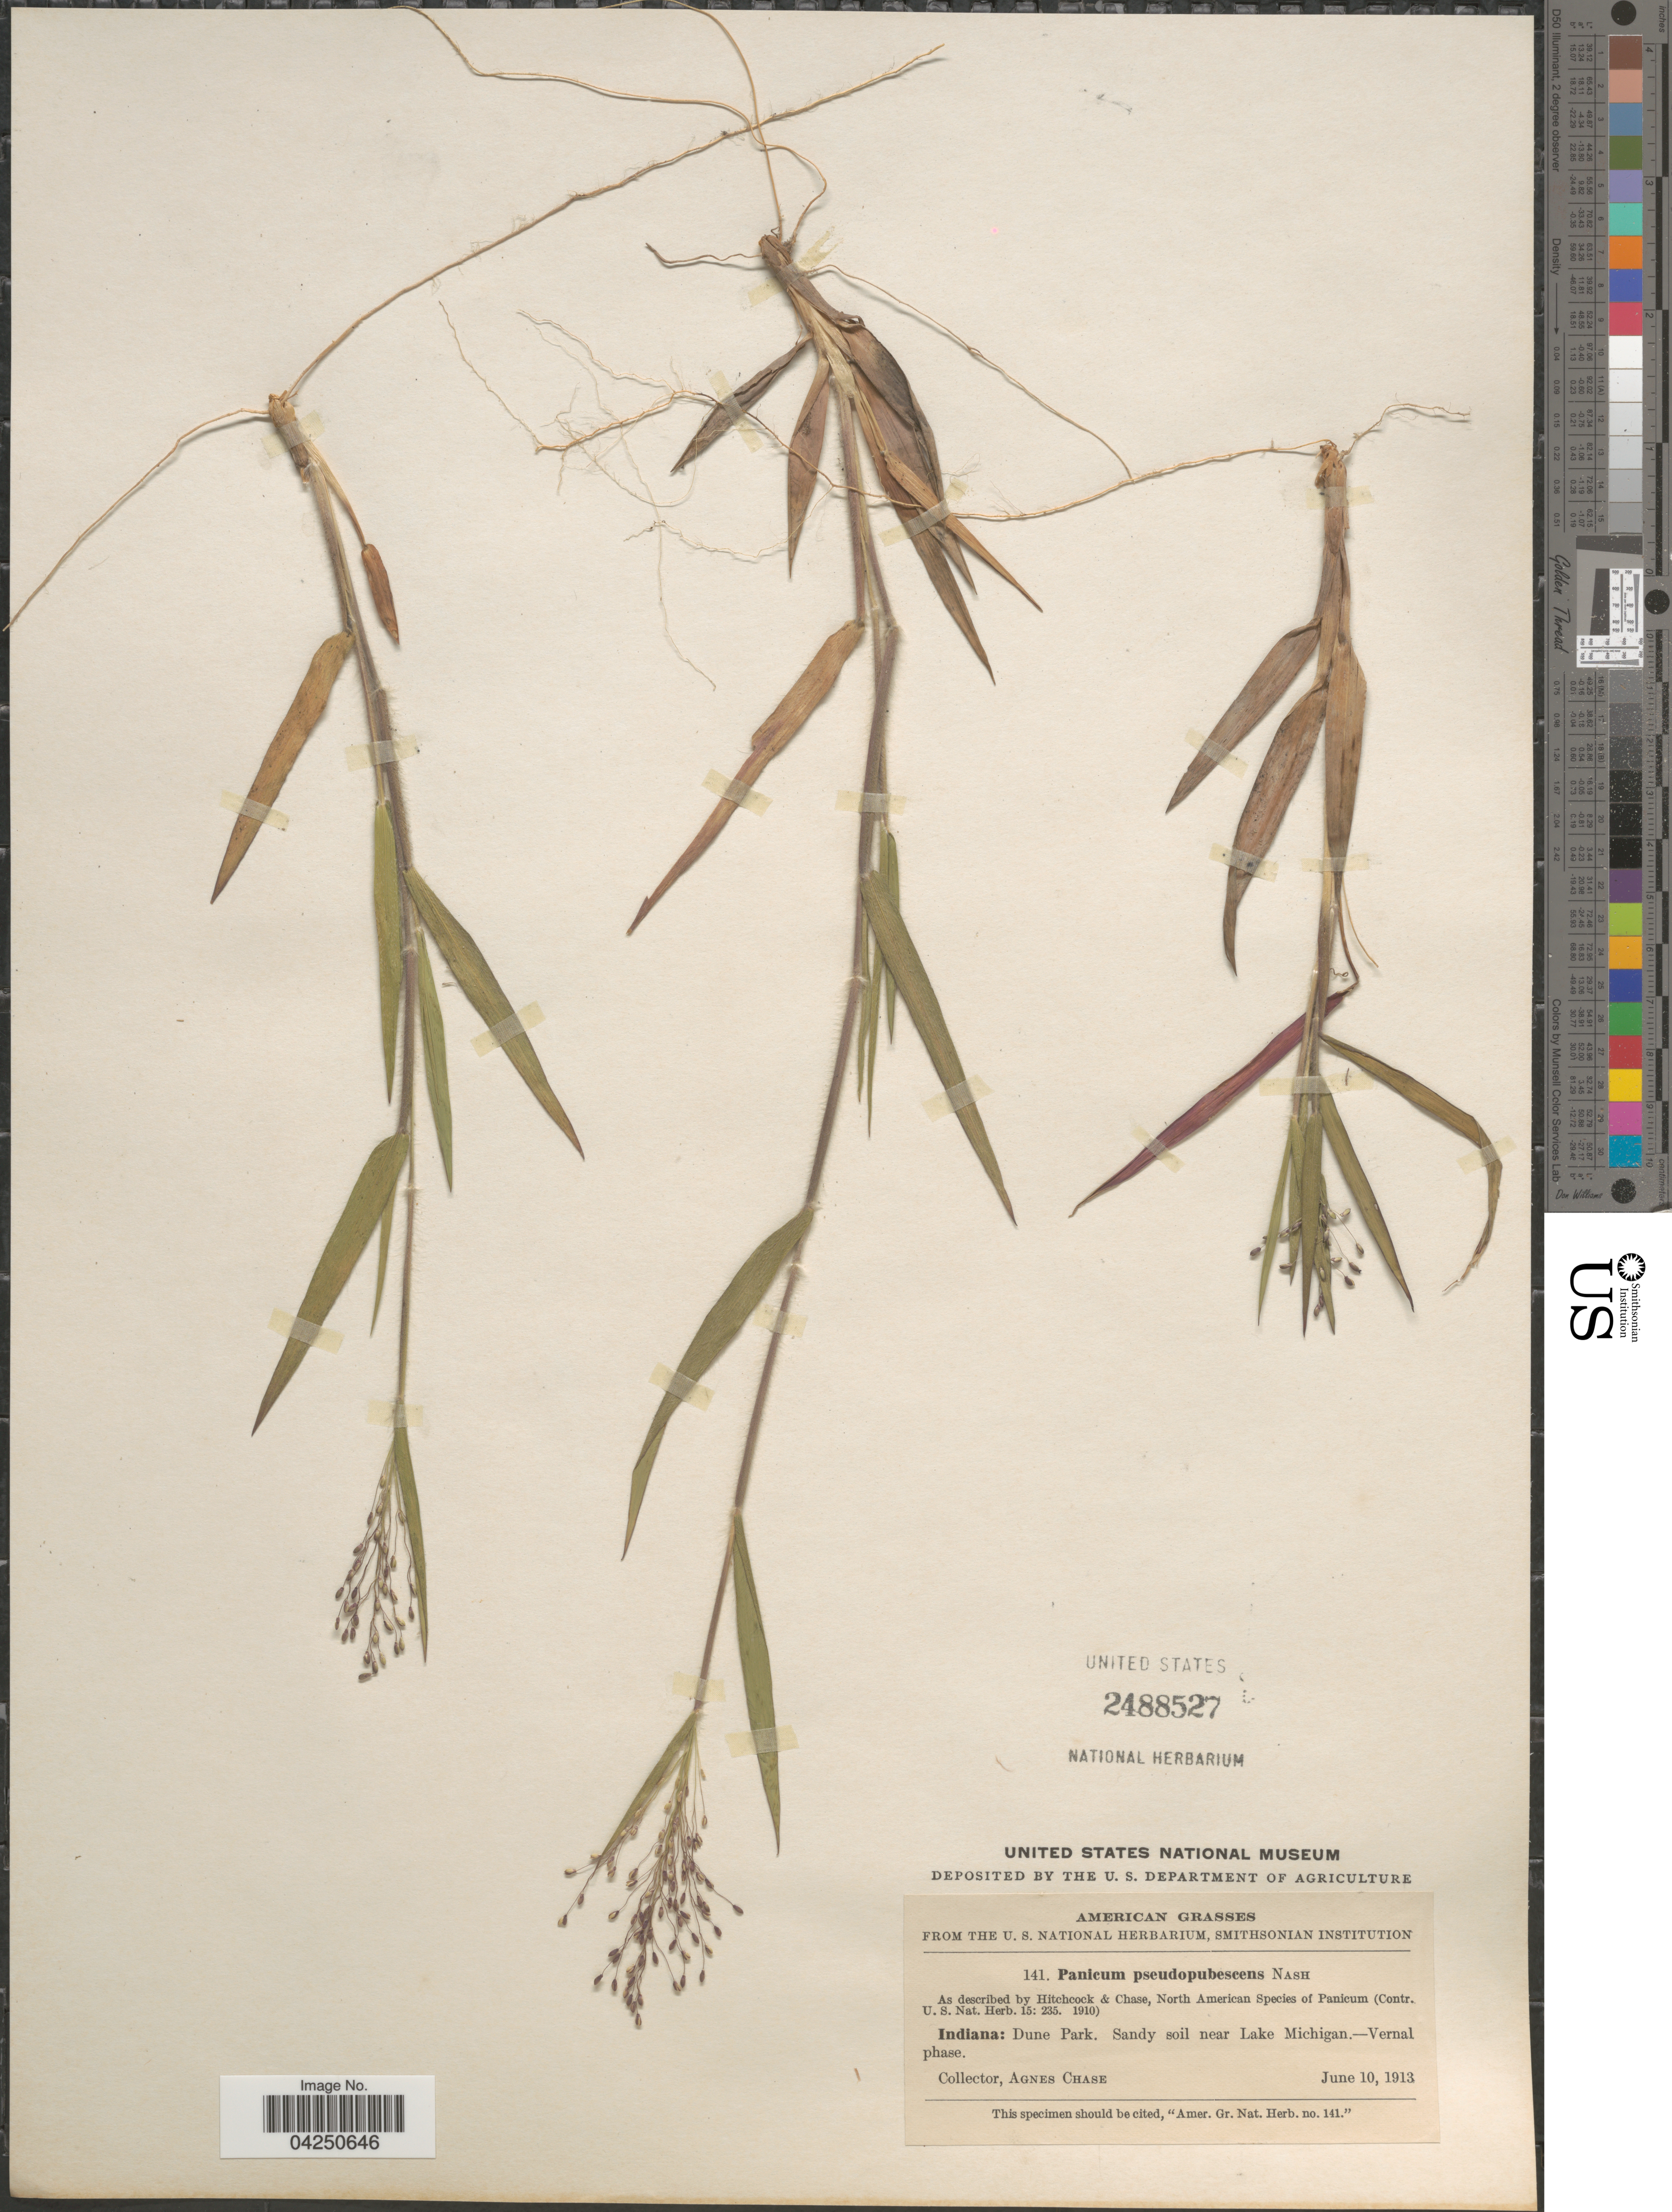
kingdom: Plantae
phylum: Tracheophyta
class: Liliopsida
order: Poales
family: Poaceae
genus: Dichanthelium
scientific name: Dichanthelium acuminatum var. acuminatum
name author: (Sw.) Gould & C.A. Clark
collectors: A. Chase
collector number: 141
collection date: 1913-06-10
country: United States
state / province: Indiana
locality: Dune Park. Sandy soil near Lake Michigan.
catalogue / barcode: US 2488527